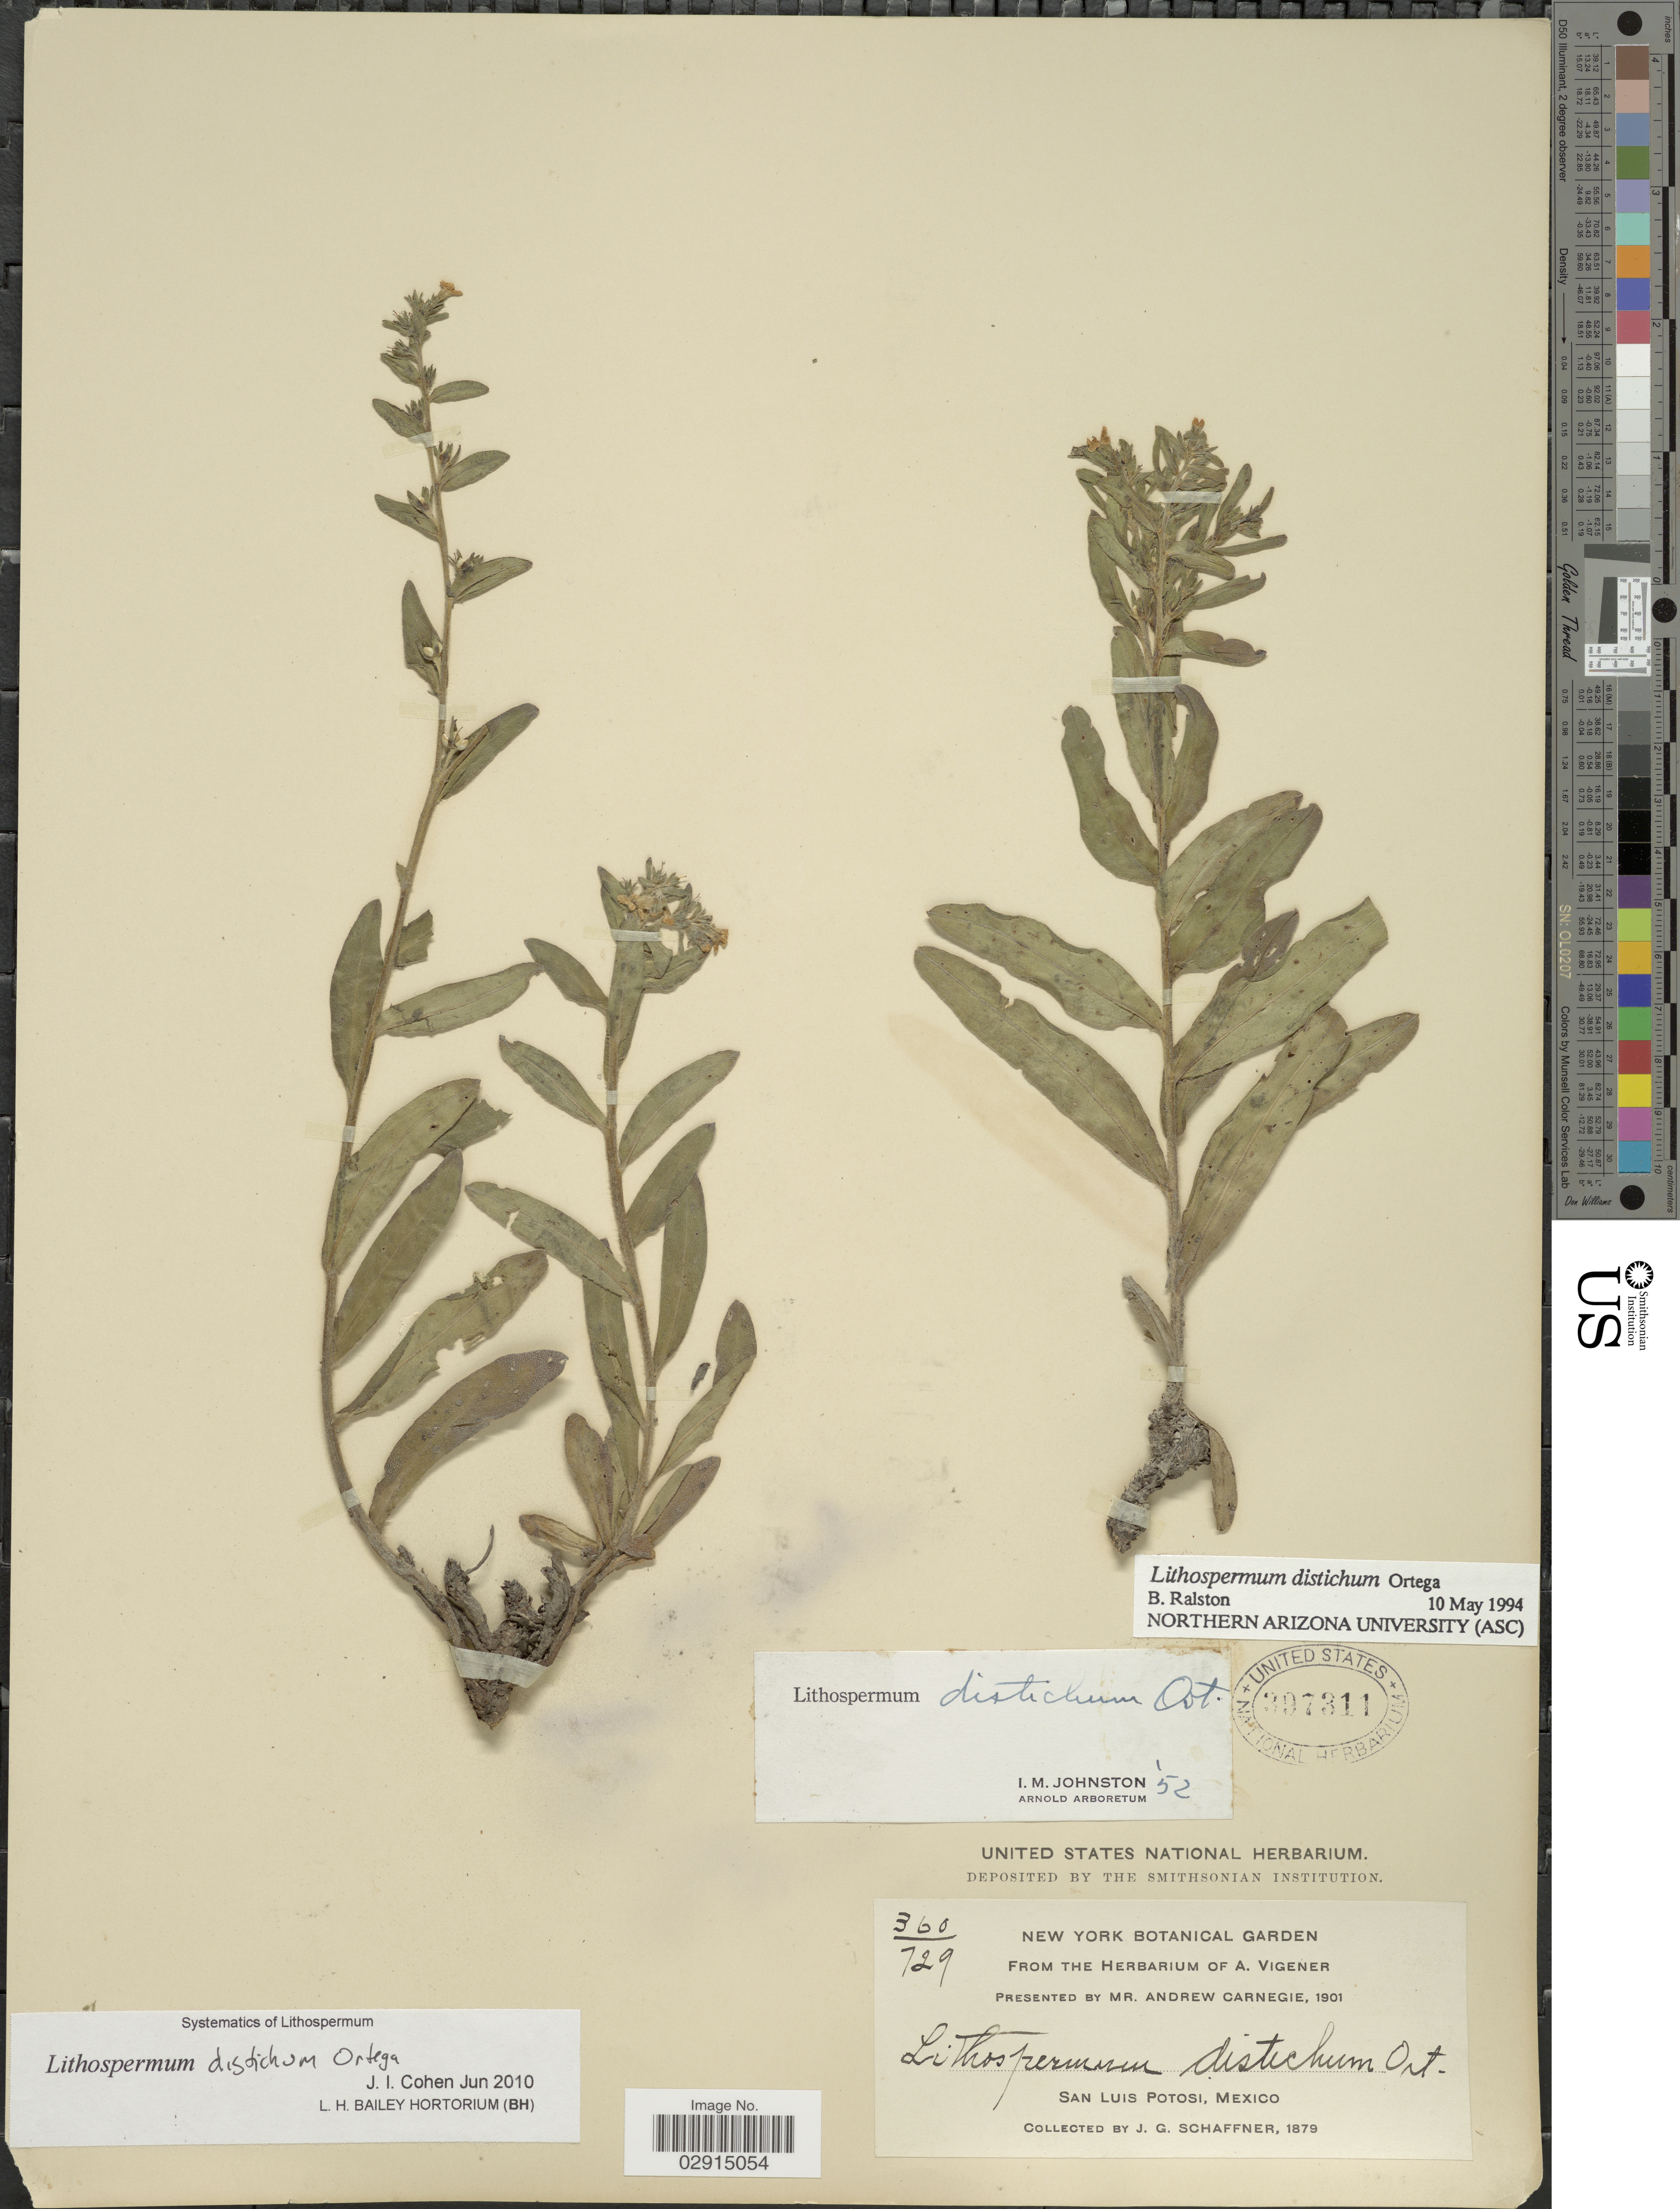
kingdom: Plantae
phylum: Tracheophyta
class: Magnoliopsida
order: Boraginales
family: Boraginaceae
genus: Lithospermum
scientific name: Lithospermum distichum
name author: Ortega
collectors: J. G. Schaffner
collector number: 360/729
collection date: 1879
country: Mexico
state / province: San Luis Potosí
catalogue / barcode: US 397311